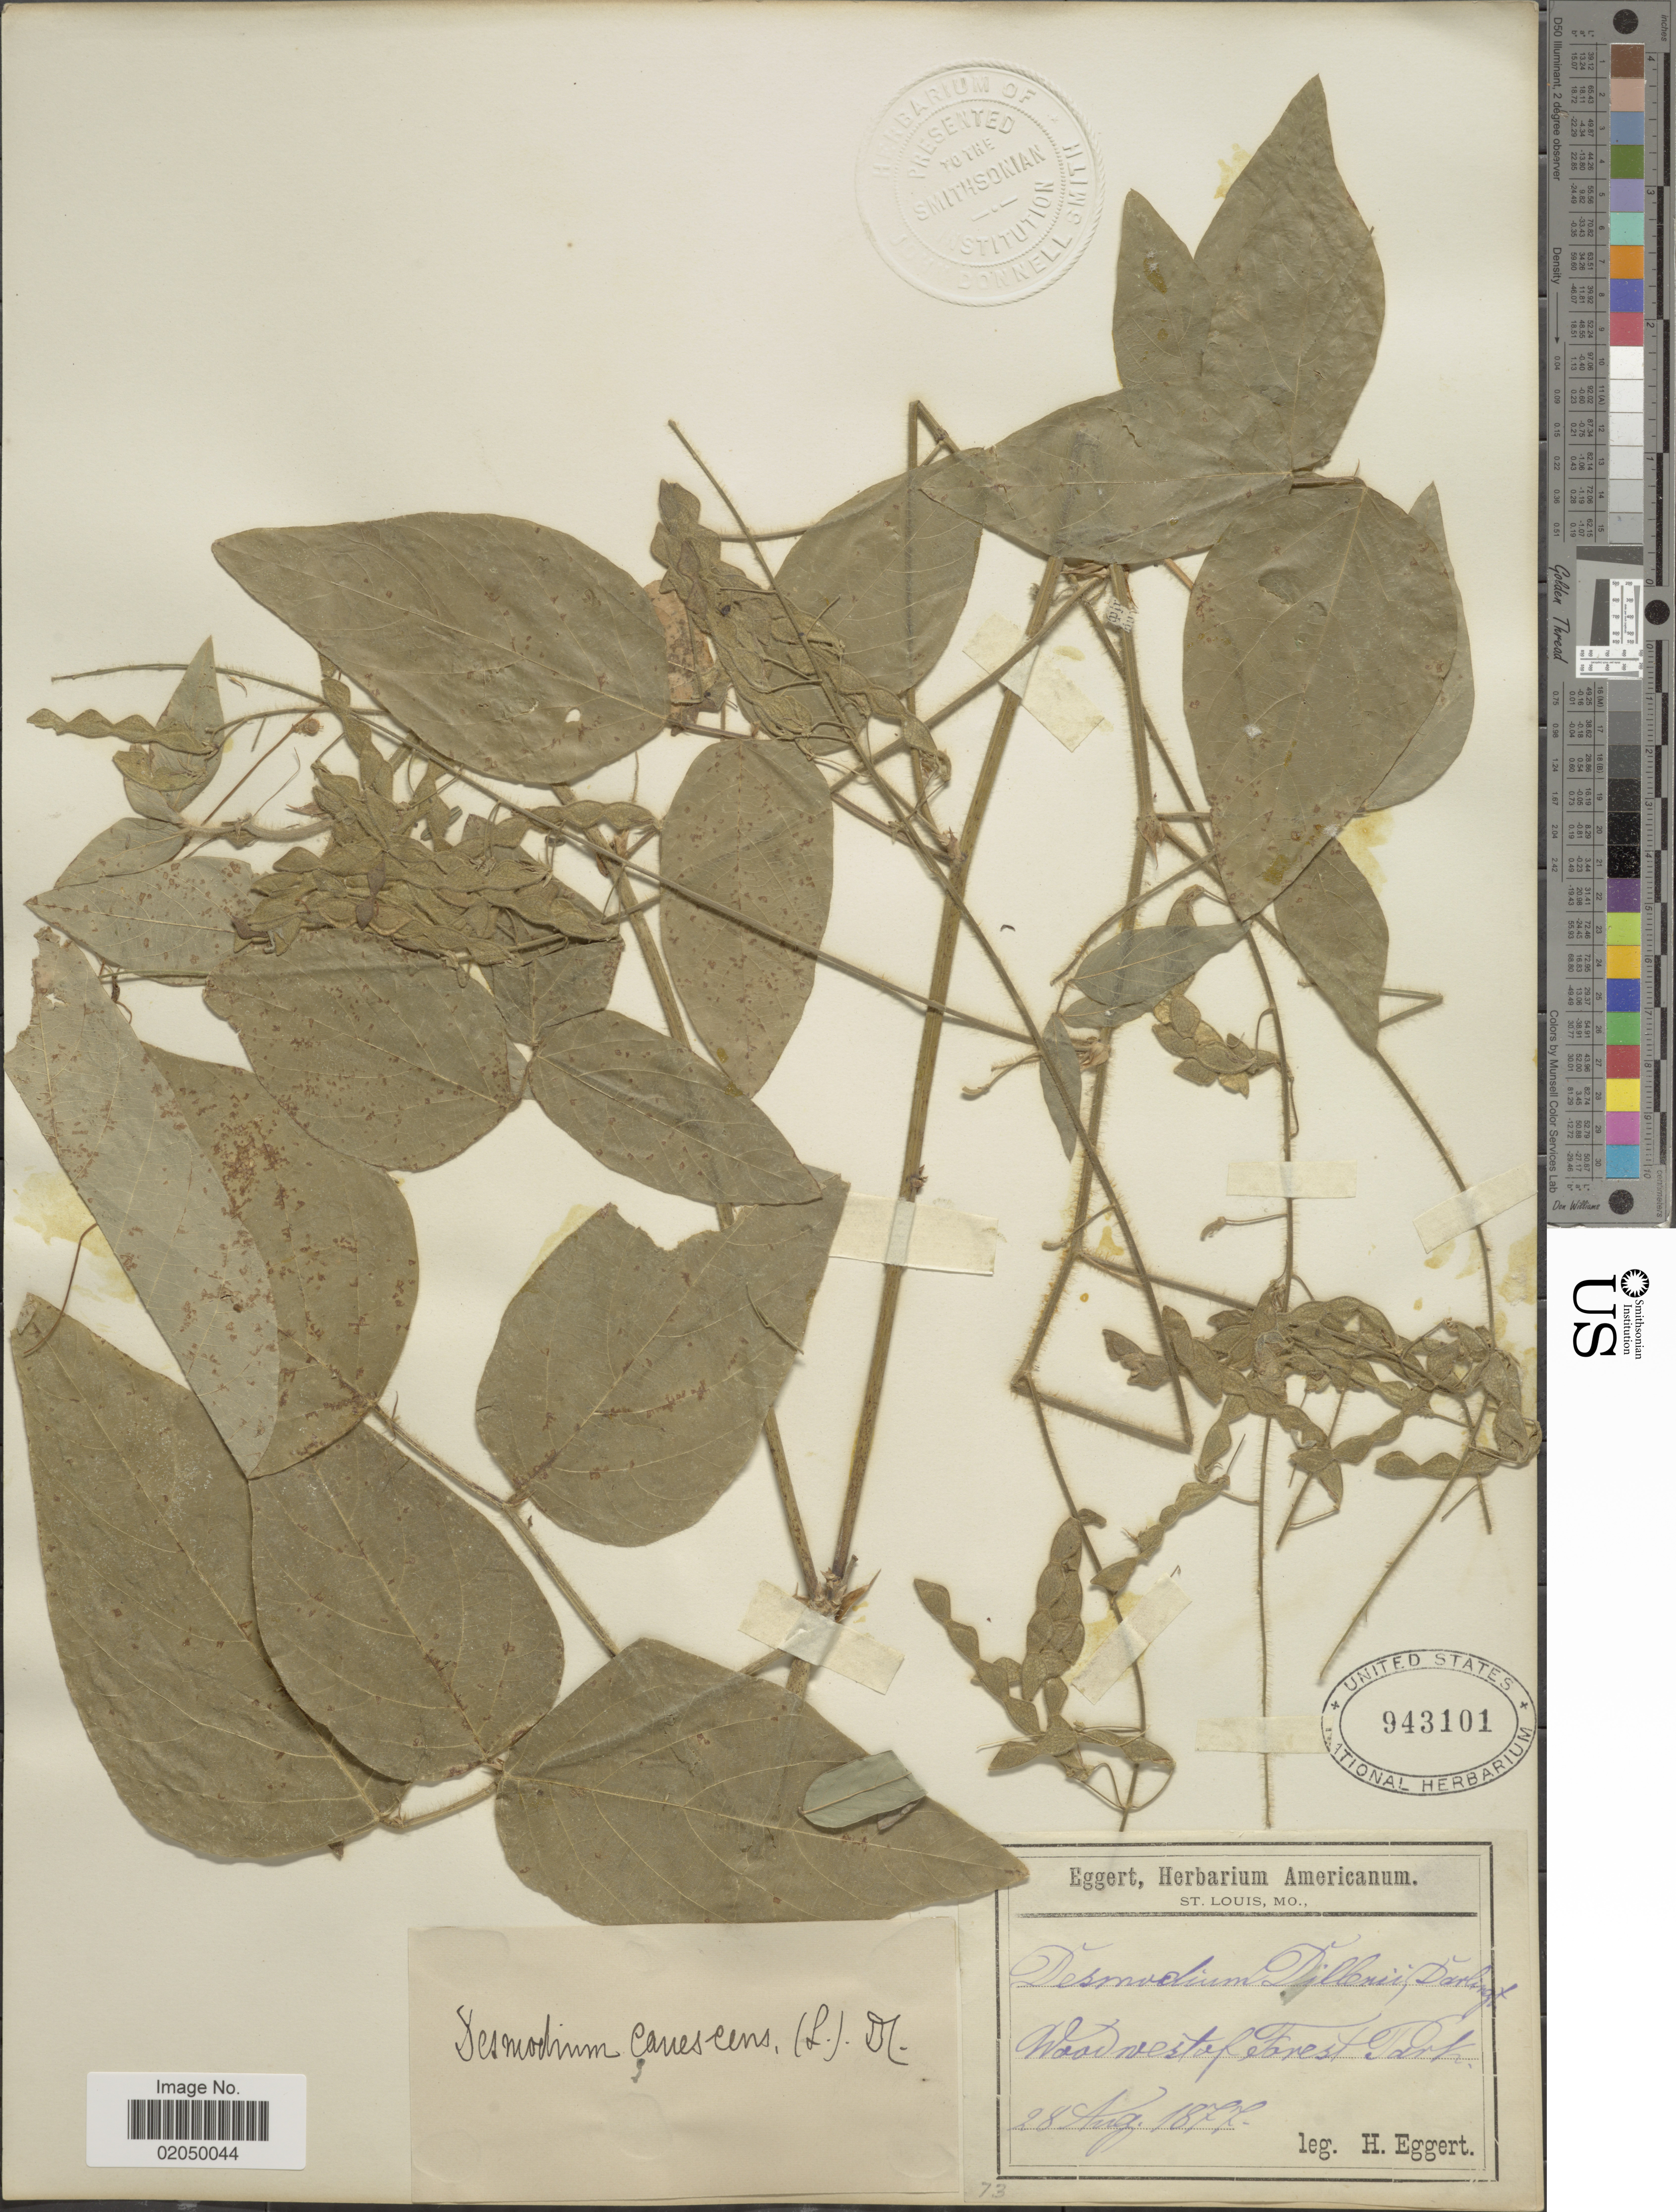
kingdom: Plantae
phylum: Tracheophyta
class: Magnoliopsida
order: Fabales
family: Fabaceae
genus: Desmodium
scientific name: Desmodium canescens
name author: (L.) DC.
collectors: H. Eggert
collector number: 73?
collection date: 1877-08-28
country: United States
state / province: Missouri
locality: St. louis. Wood west of Forest Park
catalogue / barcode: US 943101